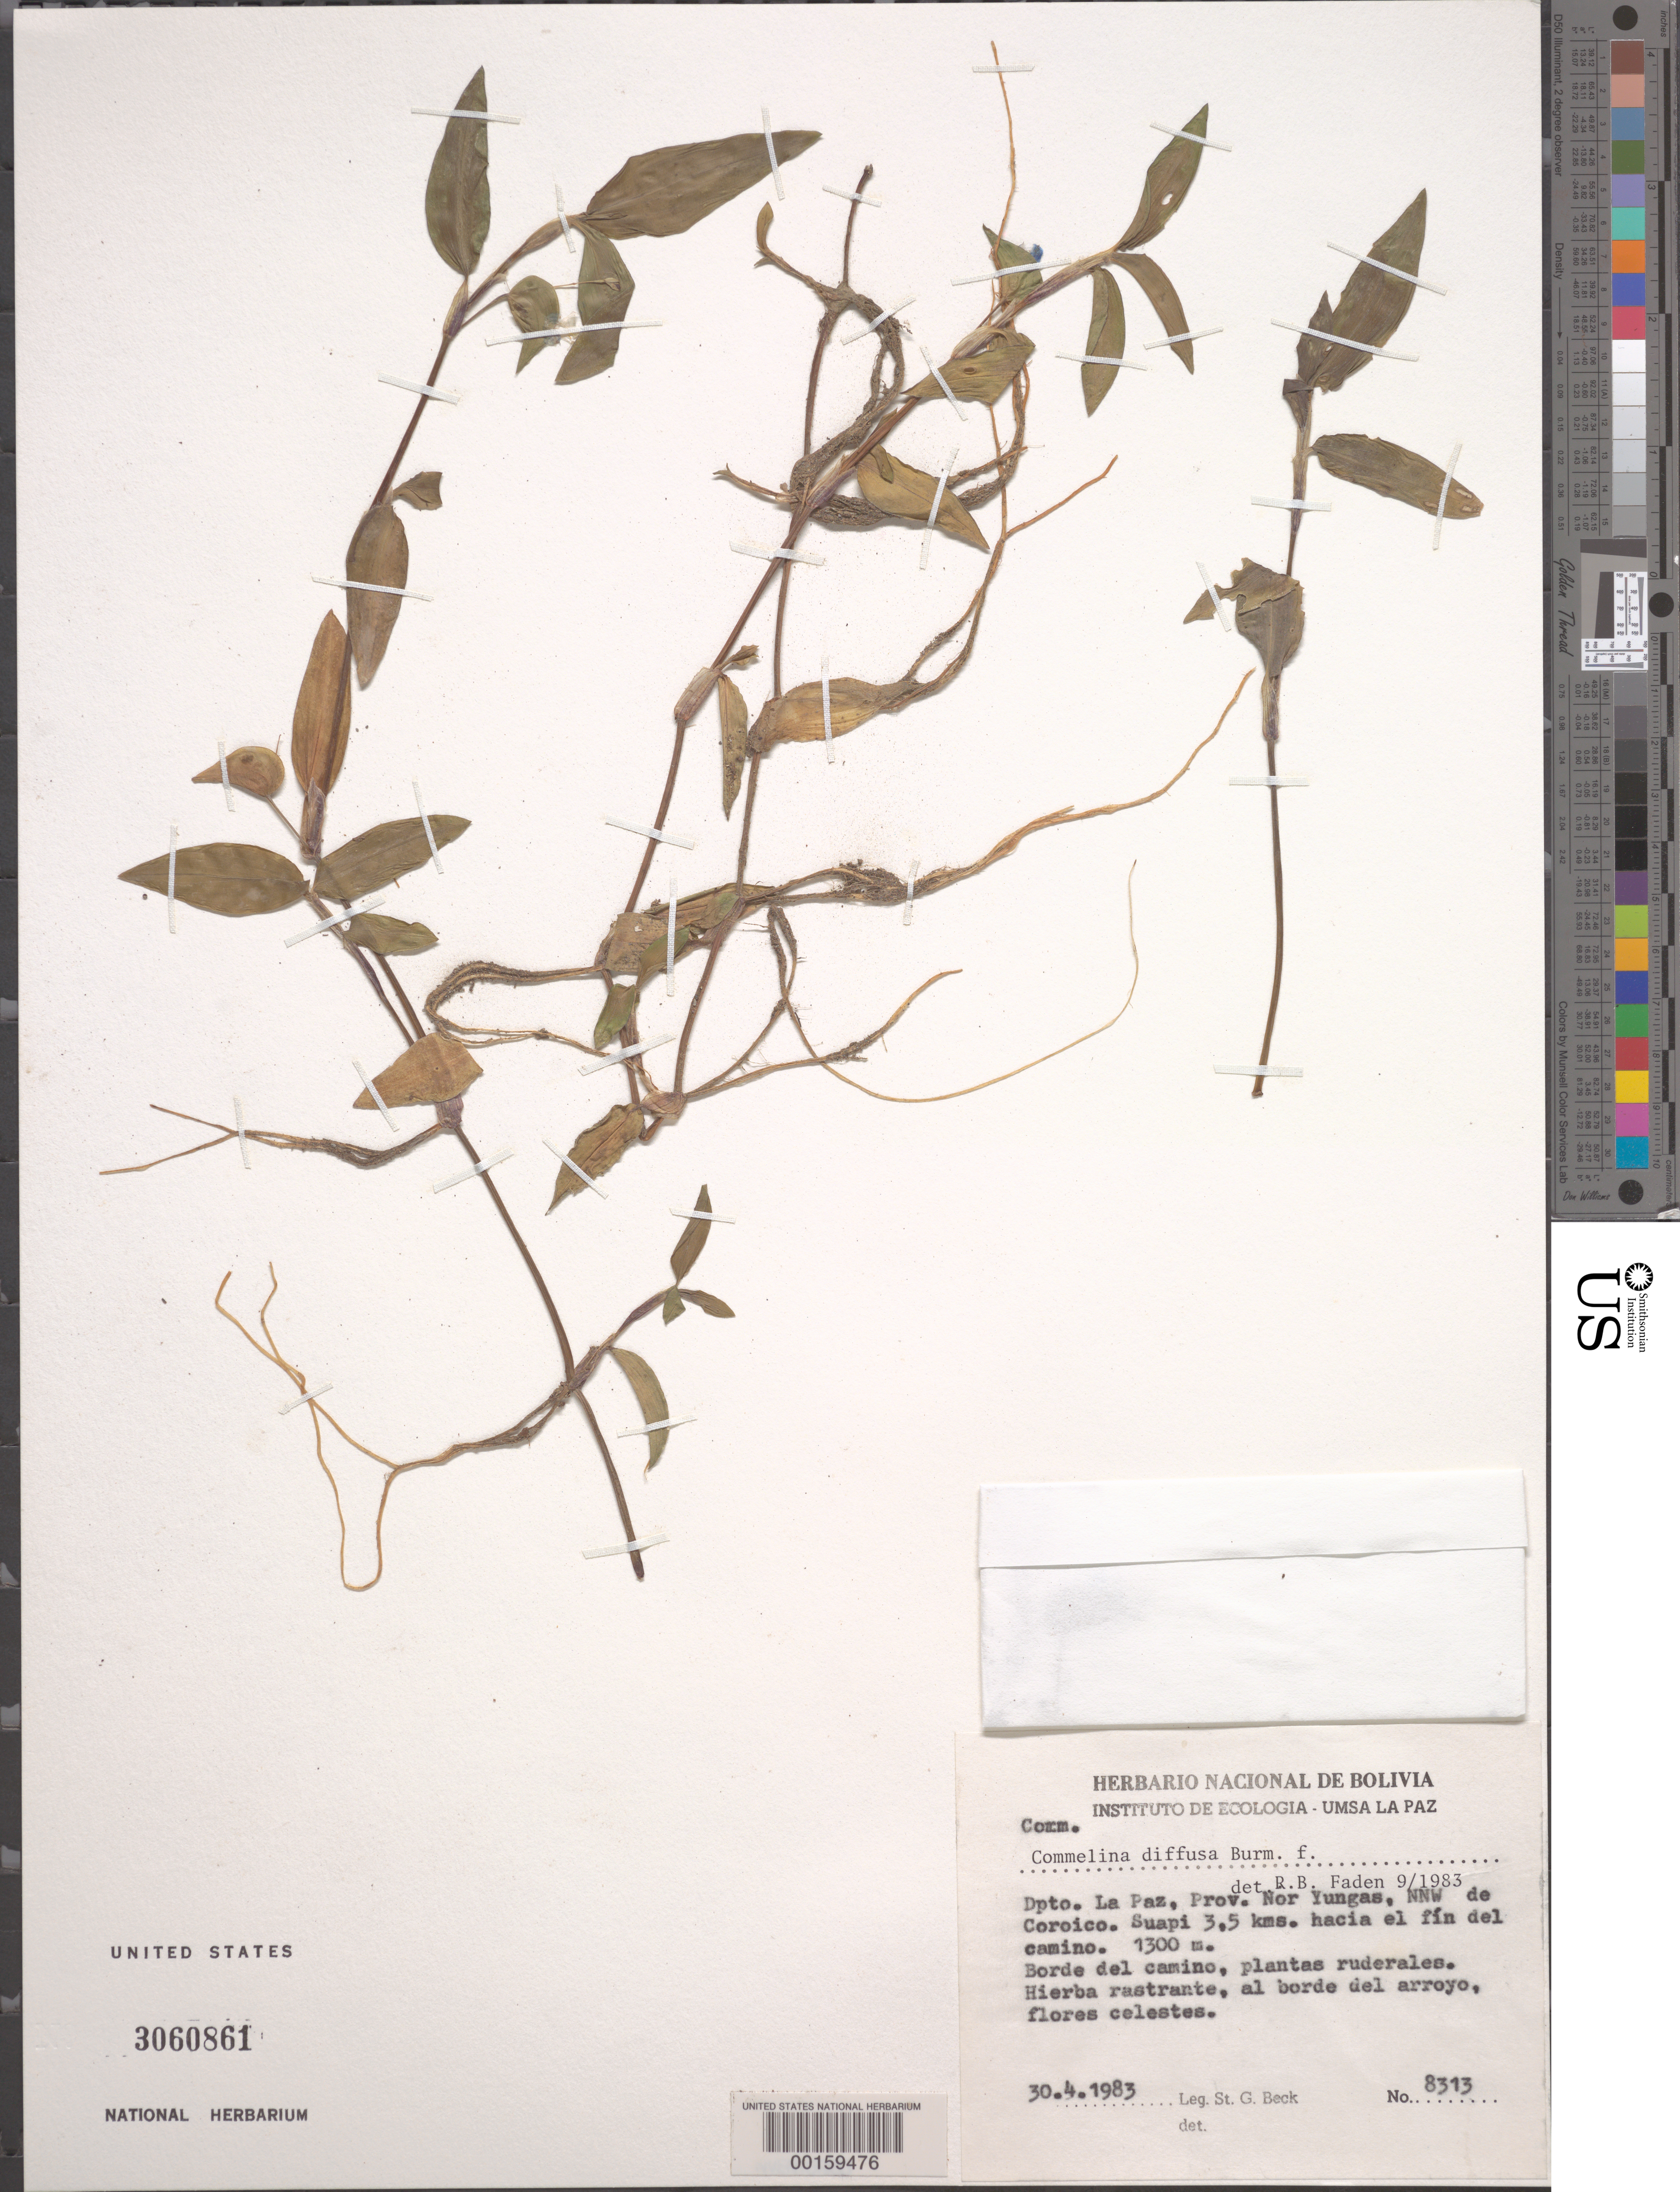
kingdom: Plantae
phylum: Tracheophyta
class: Liliopsida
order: Commelinales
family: Commelinaceae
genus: Commelina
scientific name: Commelina diffusa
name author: Burm. f.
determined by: Faden, Robert B., (US), Smithsonian Institution - National Museum of Natural History (UNITED STATES)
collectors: S. G. Beck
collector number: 8313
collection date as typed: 30 Apr 1983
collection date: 1983-04-30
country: Bolivia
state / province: La Paz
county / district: Nor Yungas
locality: NW of Coroico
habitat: Brookside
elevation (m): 1300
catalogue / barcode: US 3060861